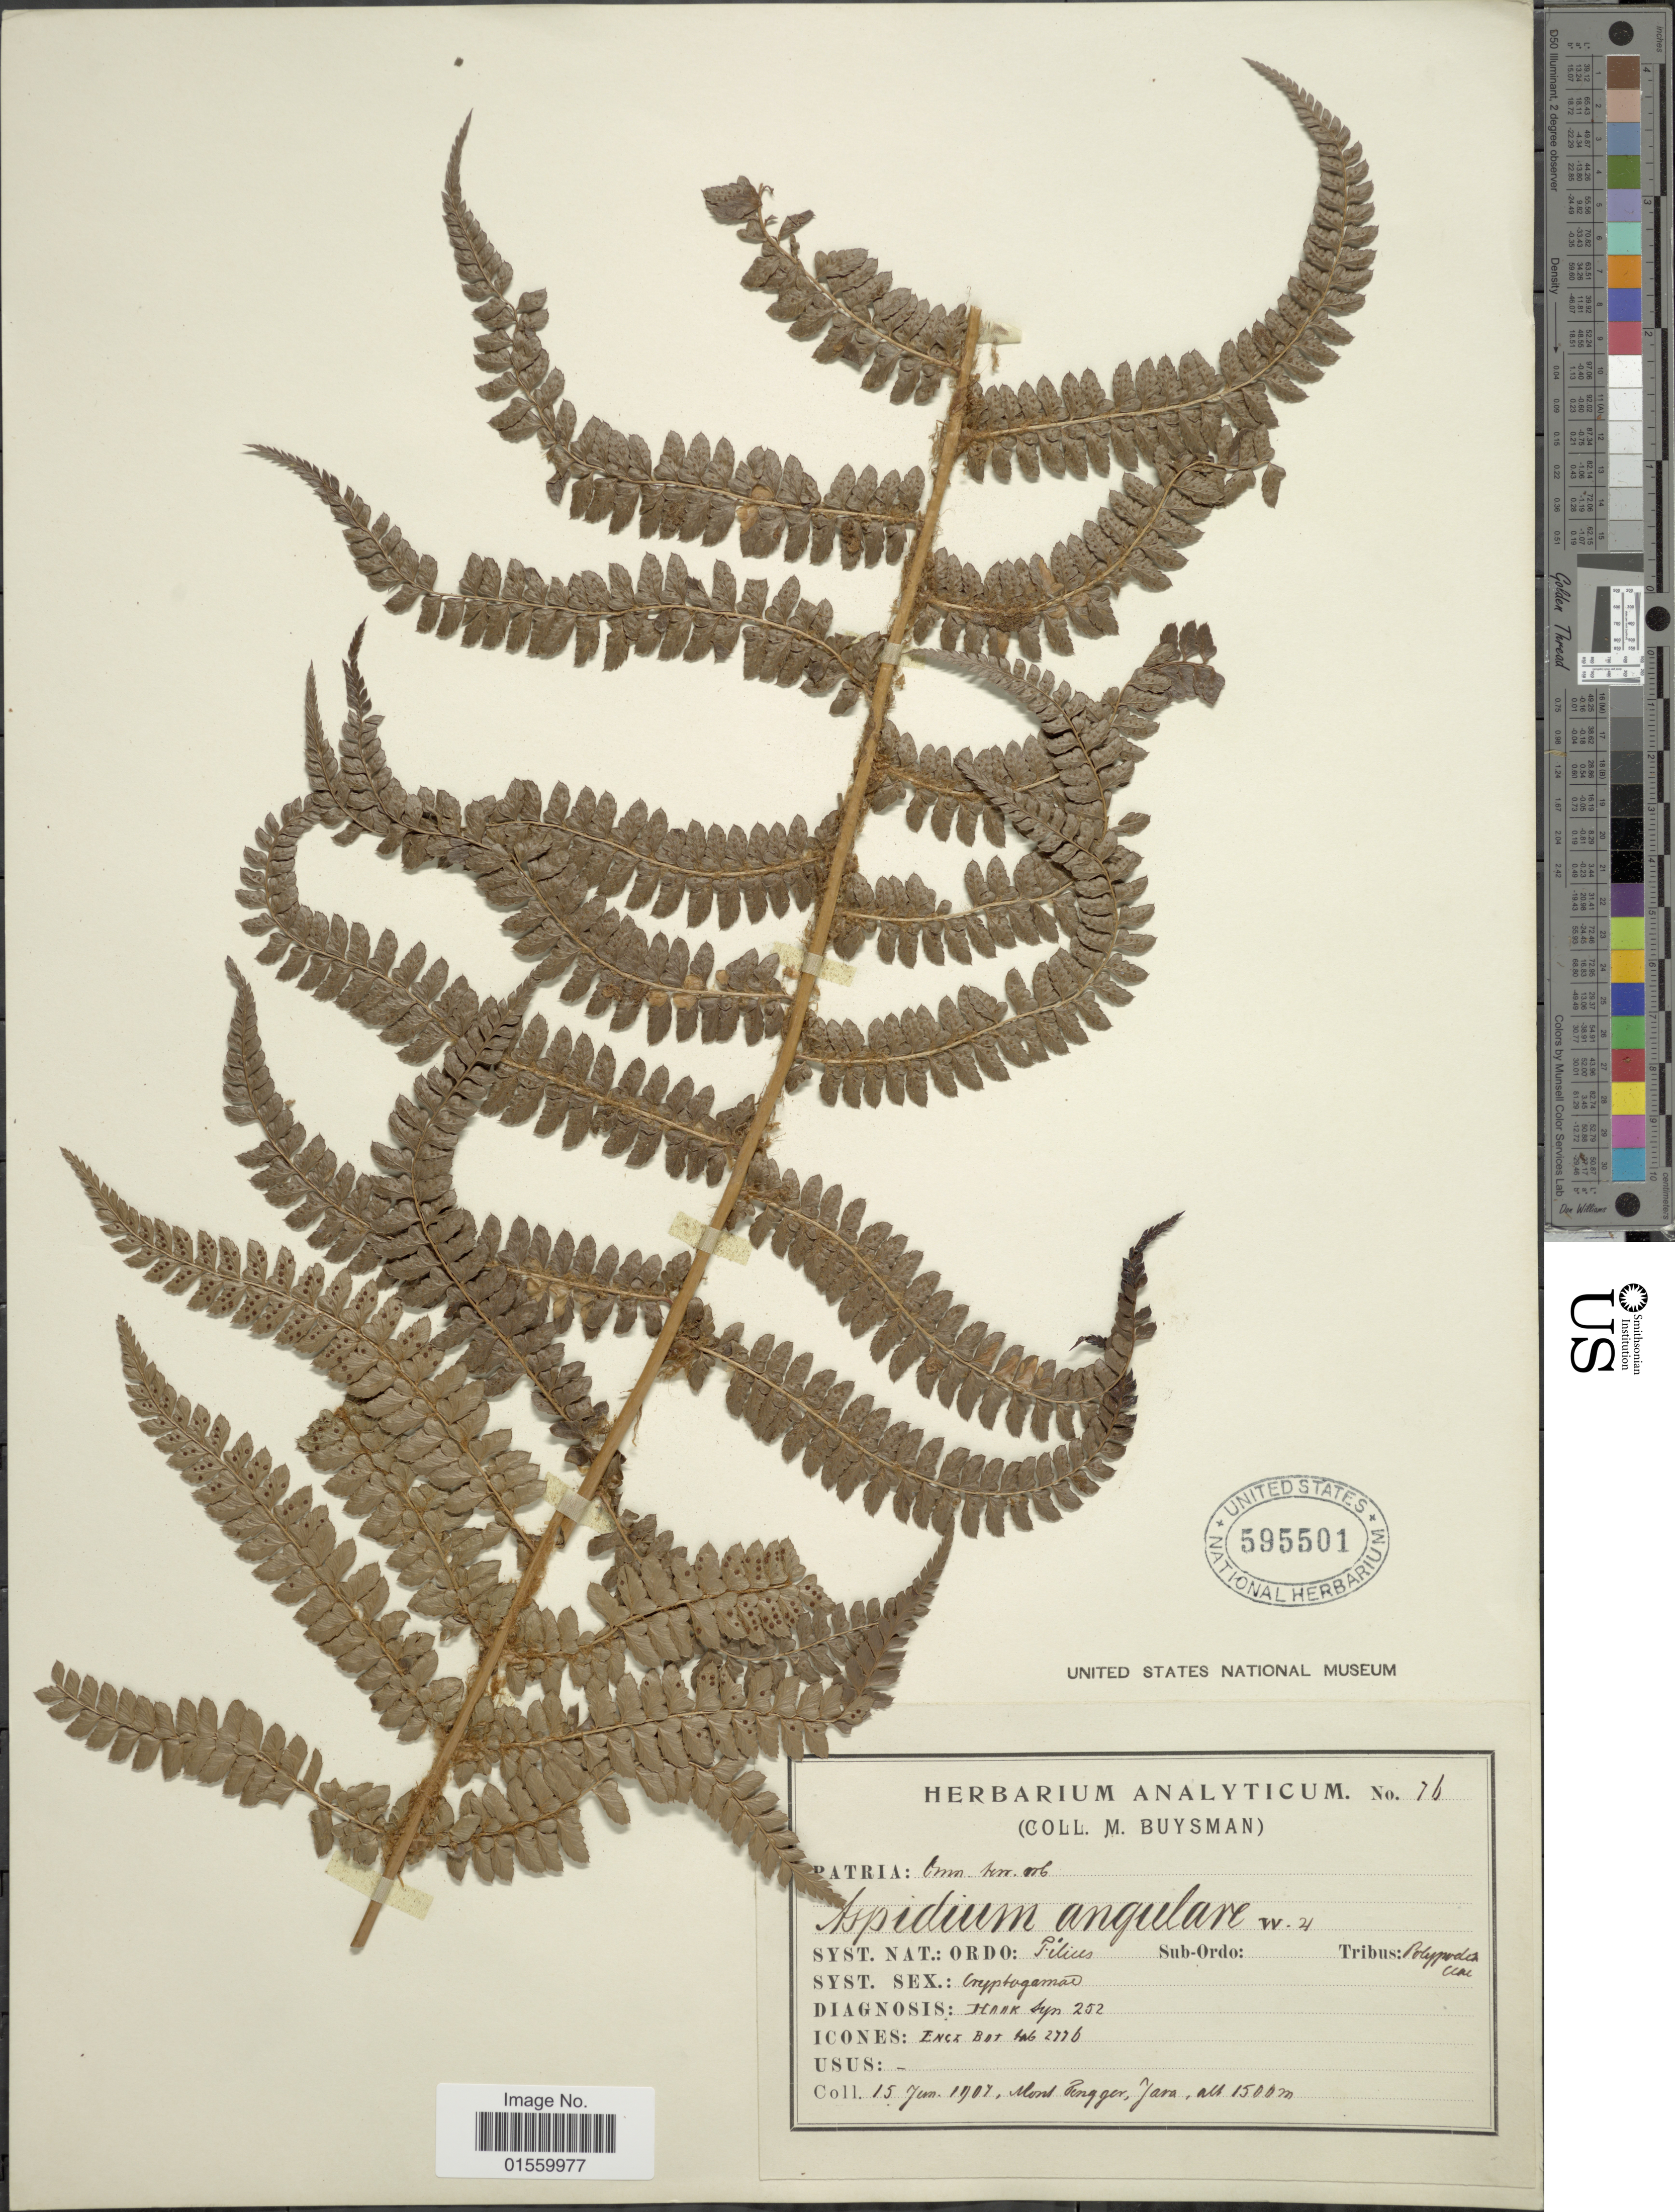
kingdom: Plantae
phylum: Tracheophyta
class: Polypodiopsida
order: Polypodiales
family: Dryopteridaceae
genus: Polystichum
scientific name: Polystichum tenggerense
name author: Rosenst.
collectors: M. Buysman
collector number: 76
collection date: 1907-06-15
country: Indonesia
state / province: Java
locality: Mont Tengger, Java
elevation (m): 1500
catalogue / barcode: US 595501